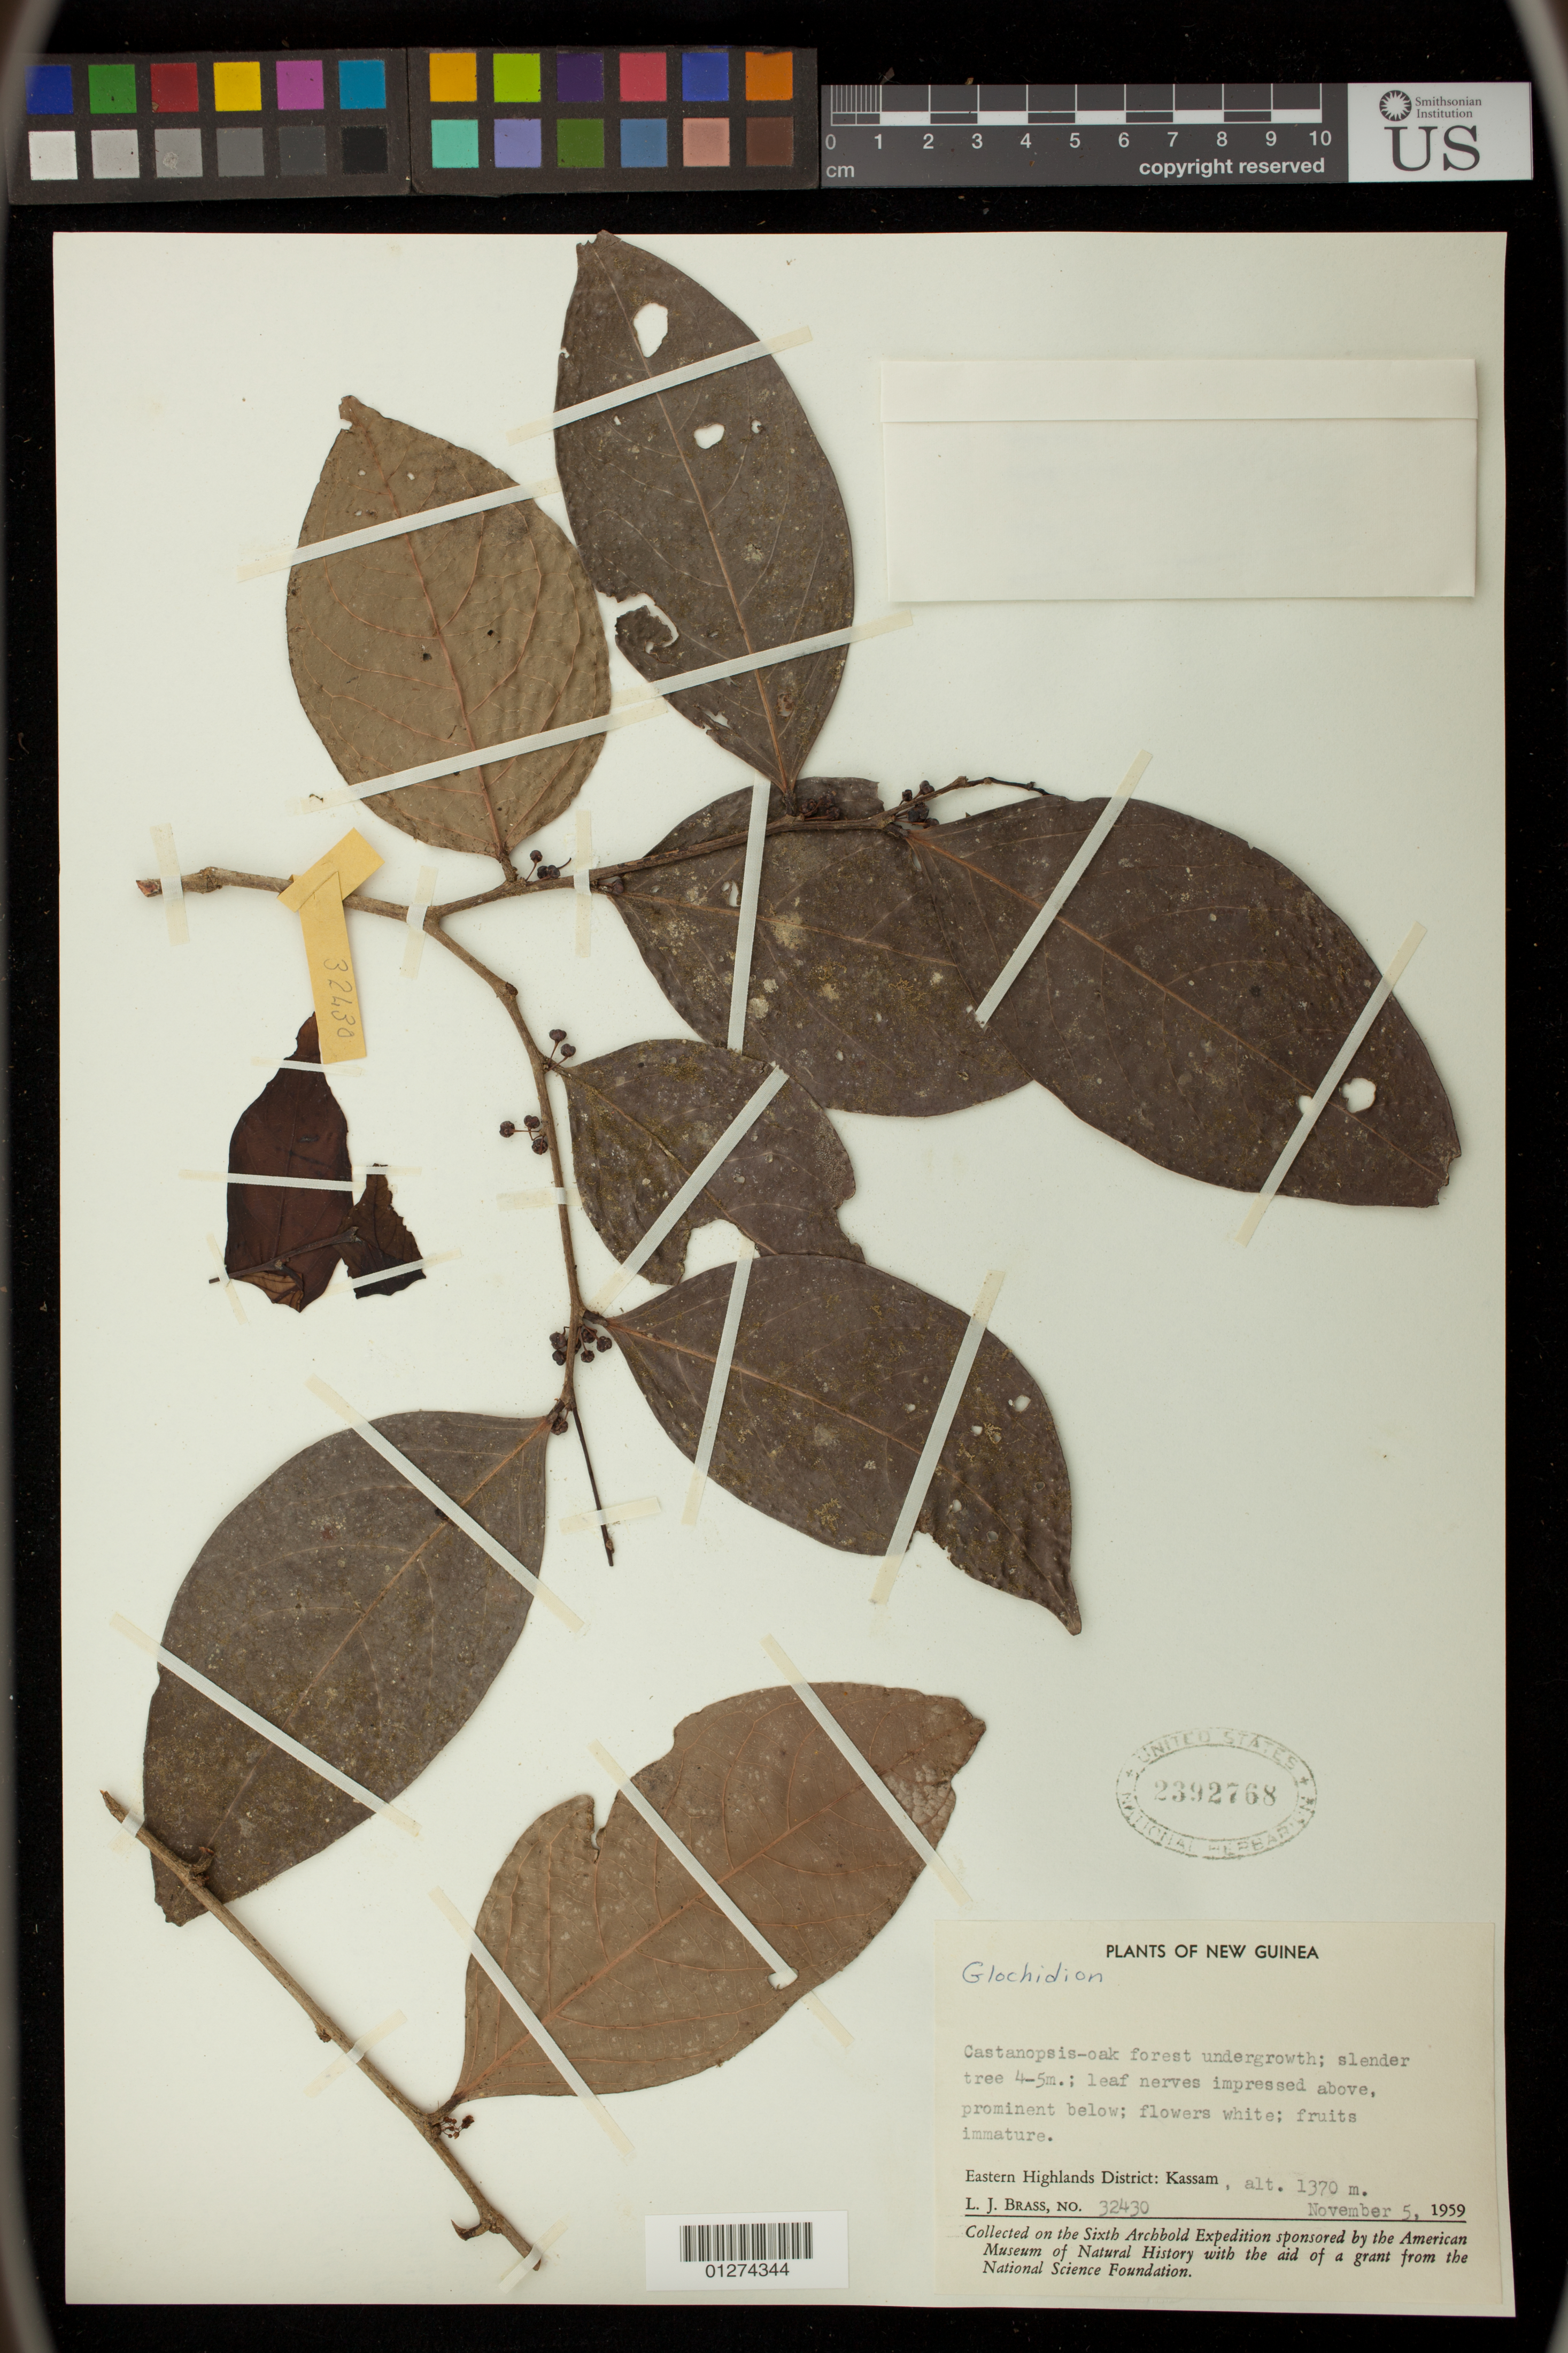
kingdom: Plantae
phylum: Tracheophyta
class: Magnoliopsida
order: Malpighiales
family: Phyllanthaceae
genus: Glochidion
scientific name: Glochidion sp.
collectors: L. J. Brass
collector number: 32430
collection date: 1959-11-05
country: Papua New Guinea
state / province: Eastern Highlands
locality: Kasssam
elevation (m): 1370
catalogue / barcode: US 2392768